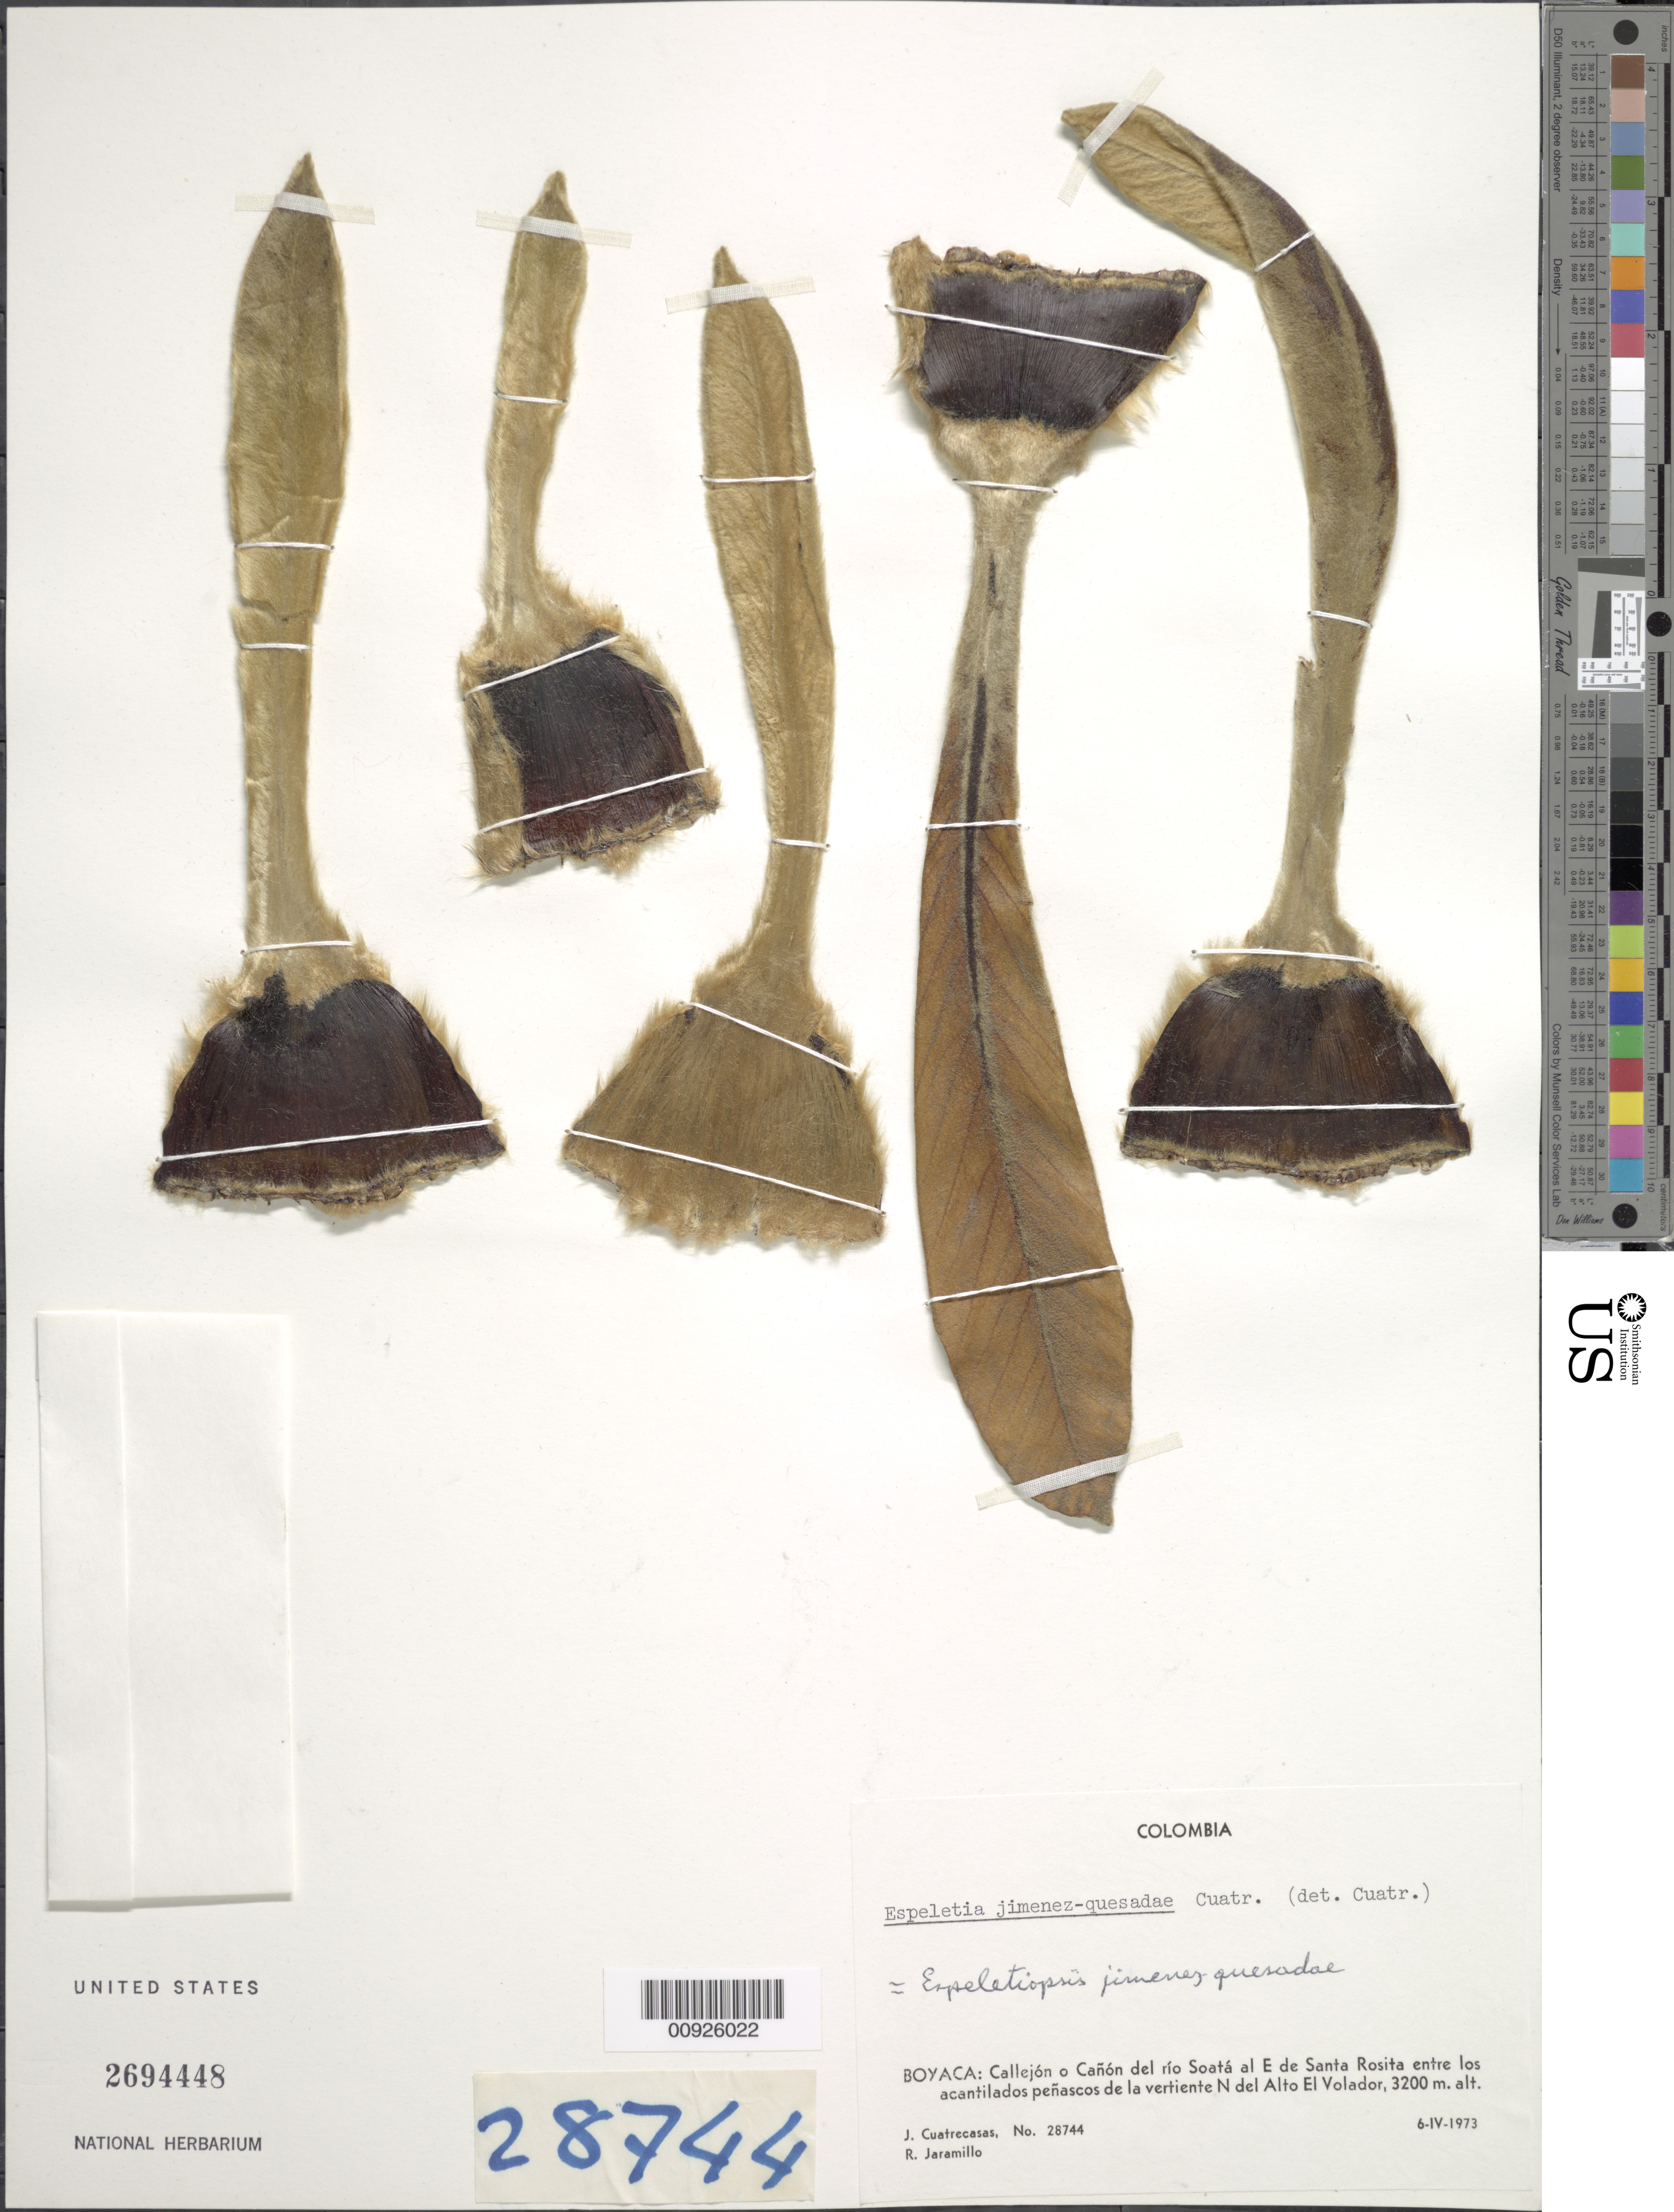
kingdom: Plantae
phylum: Tracheophyta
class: Magnoliopsida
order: Asterales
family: Asteraceae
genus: Espeletiopsis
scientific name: Espeletiopsis jimenez-quesadae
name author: (Cuatrec.) Cuatrec.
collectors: J. Cuatrecasas & R. Jaramillo M.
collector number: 28744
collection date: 1973-04-06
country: Colombia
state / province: Boyacá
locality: Boyacá: Callejon o Cañon del rio Soata al E de Santa Rosita entre los acantilados peñados de la vertiente N del Alto El Volador.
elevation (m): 3200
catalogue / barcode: US 2694448